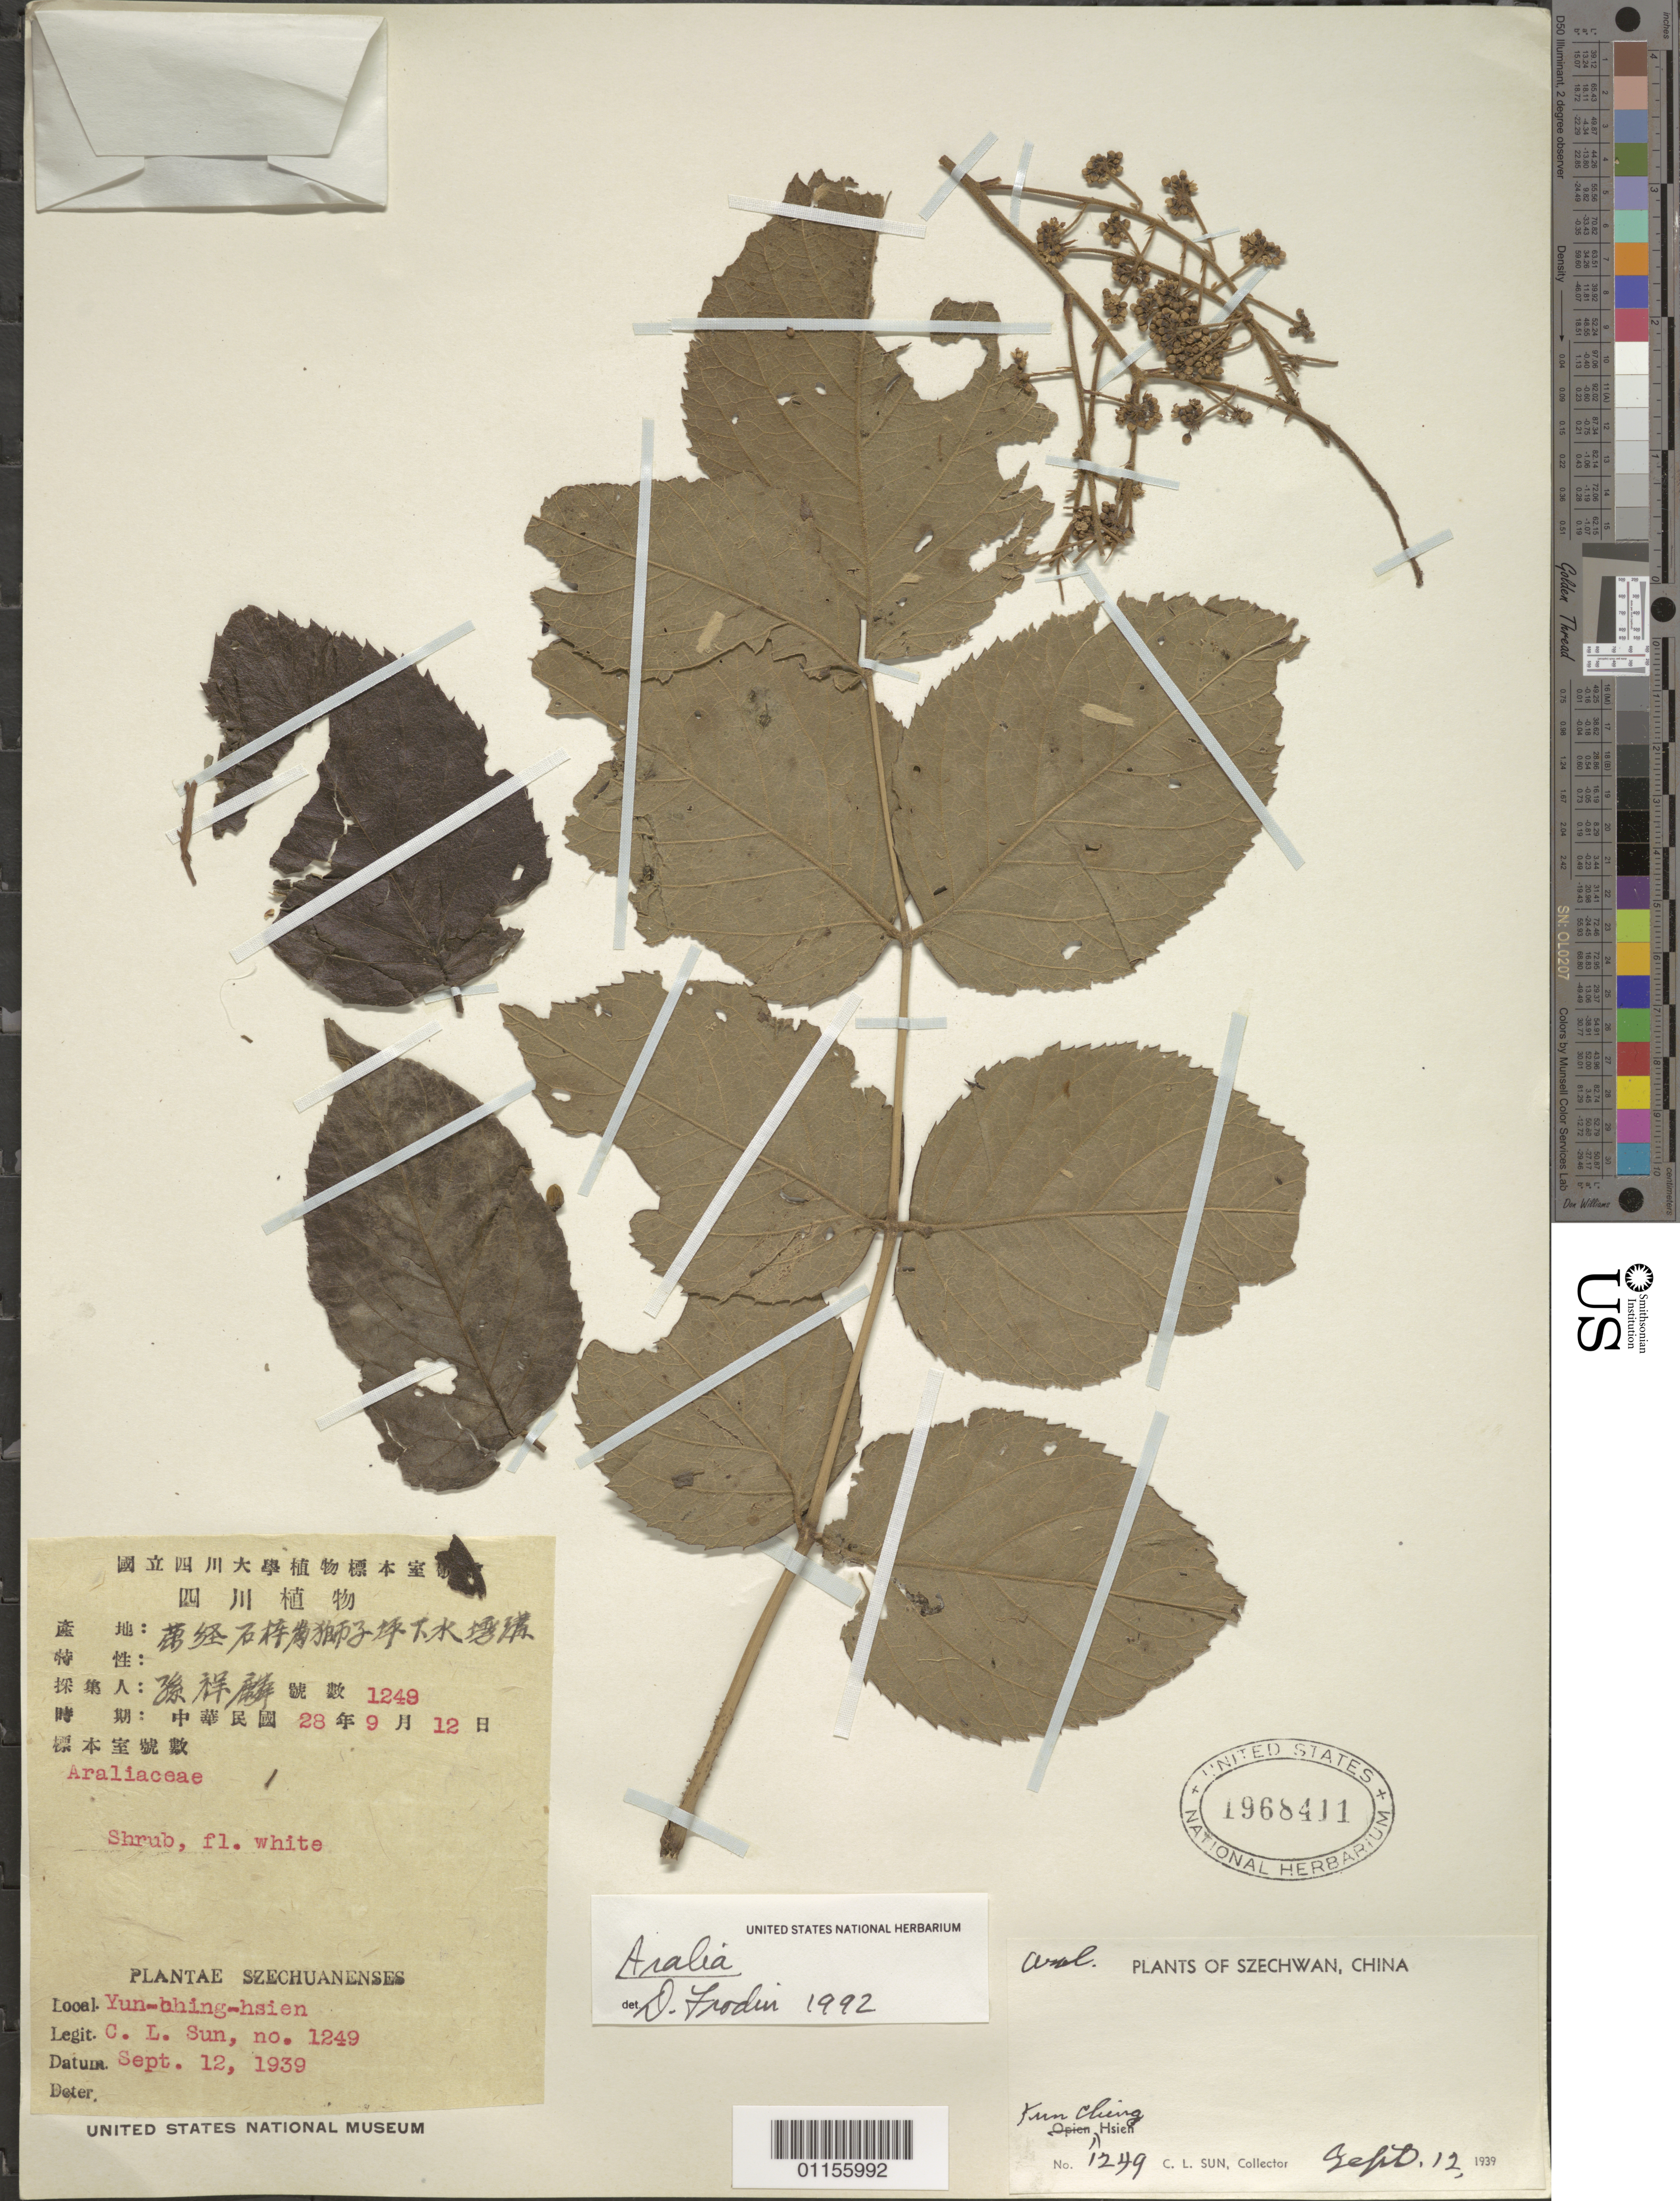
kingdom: Plantae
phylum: Tracheophyta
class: Magnoliopsida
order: Apiales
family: Araliaceae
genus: Aralia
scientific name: Aralia sp.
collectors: C. Sun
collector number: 1249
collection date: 1939-09-12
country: China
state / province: Sichuan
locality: Kung-ching, Hsien.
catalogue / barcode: US 1968411